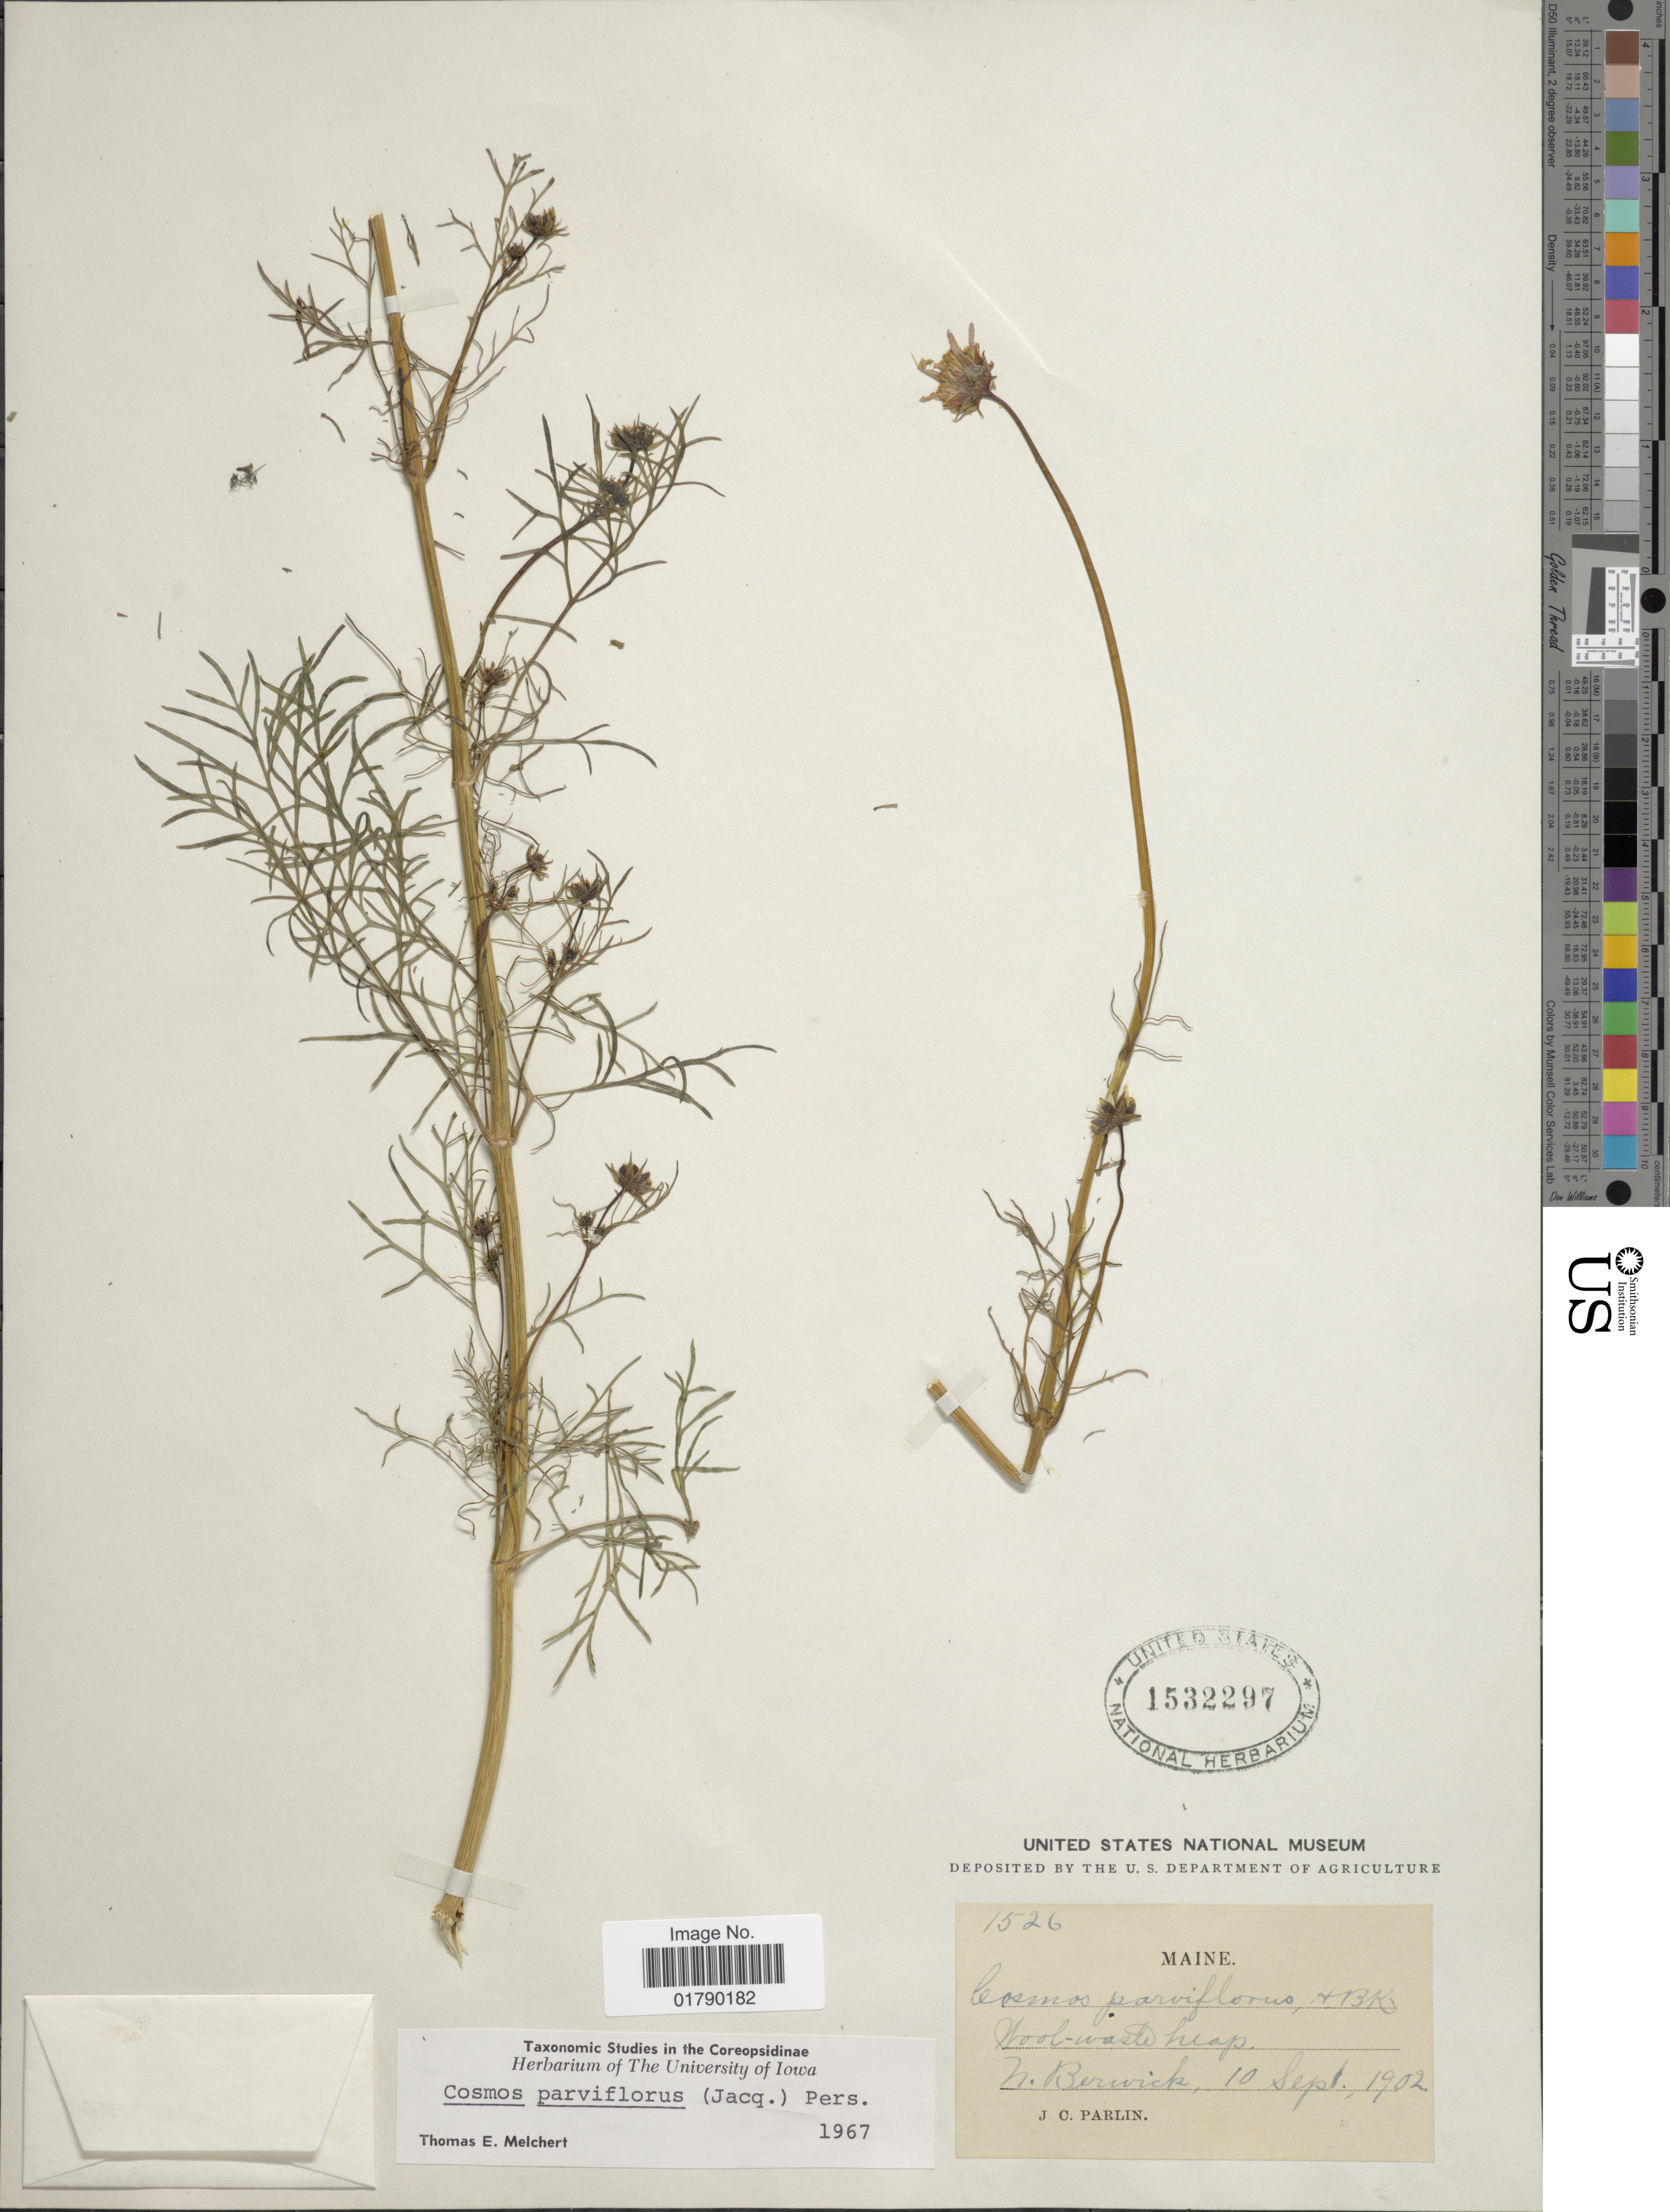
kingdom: Plantae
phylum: Tracheophyta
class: Magnoliopsida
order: Asterales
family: Asteraceae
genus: Cosmos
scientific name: Cosmos parviflorus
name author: (Jacq.) Pers.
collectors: J. Parlin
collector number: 1526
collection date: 1902-09-10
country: United States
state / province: Maine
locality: N. Berwick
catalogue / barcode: US 1532297